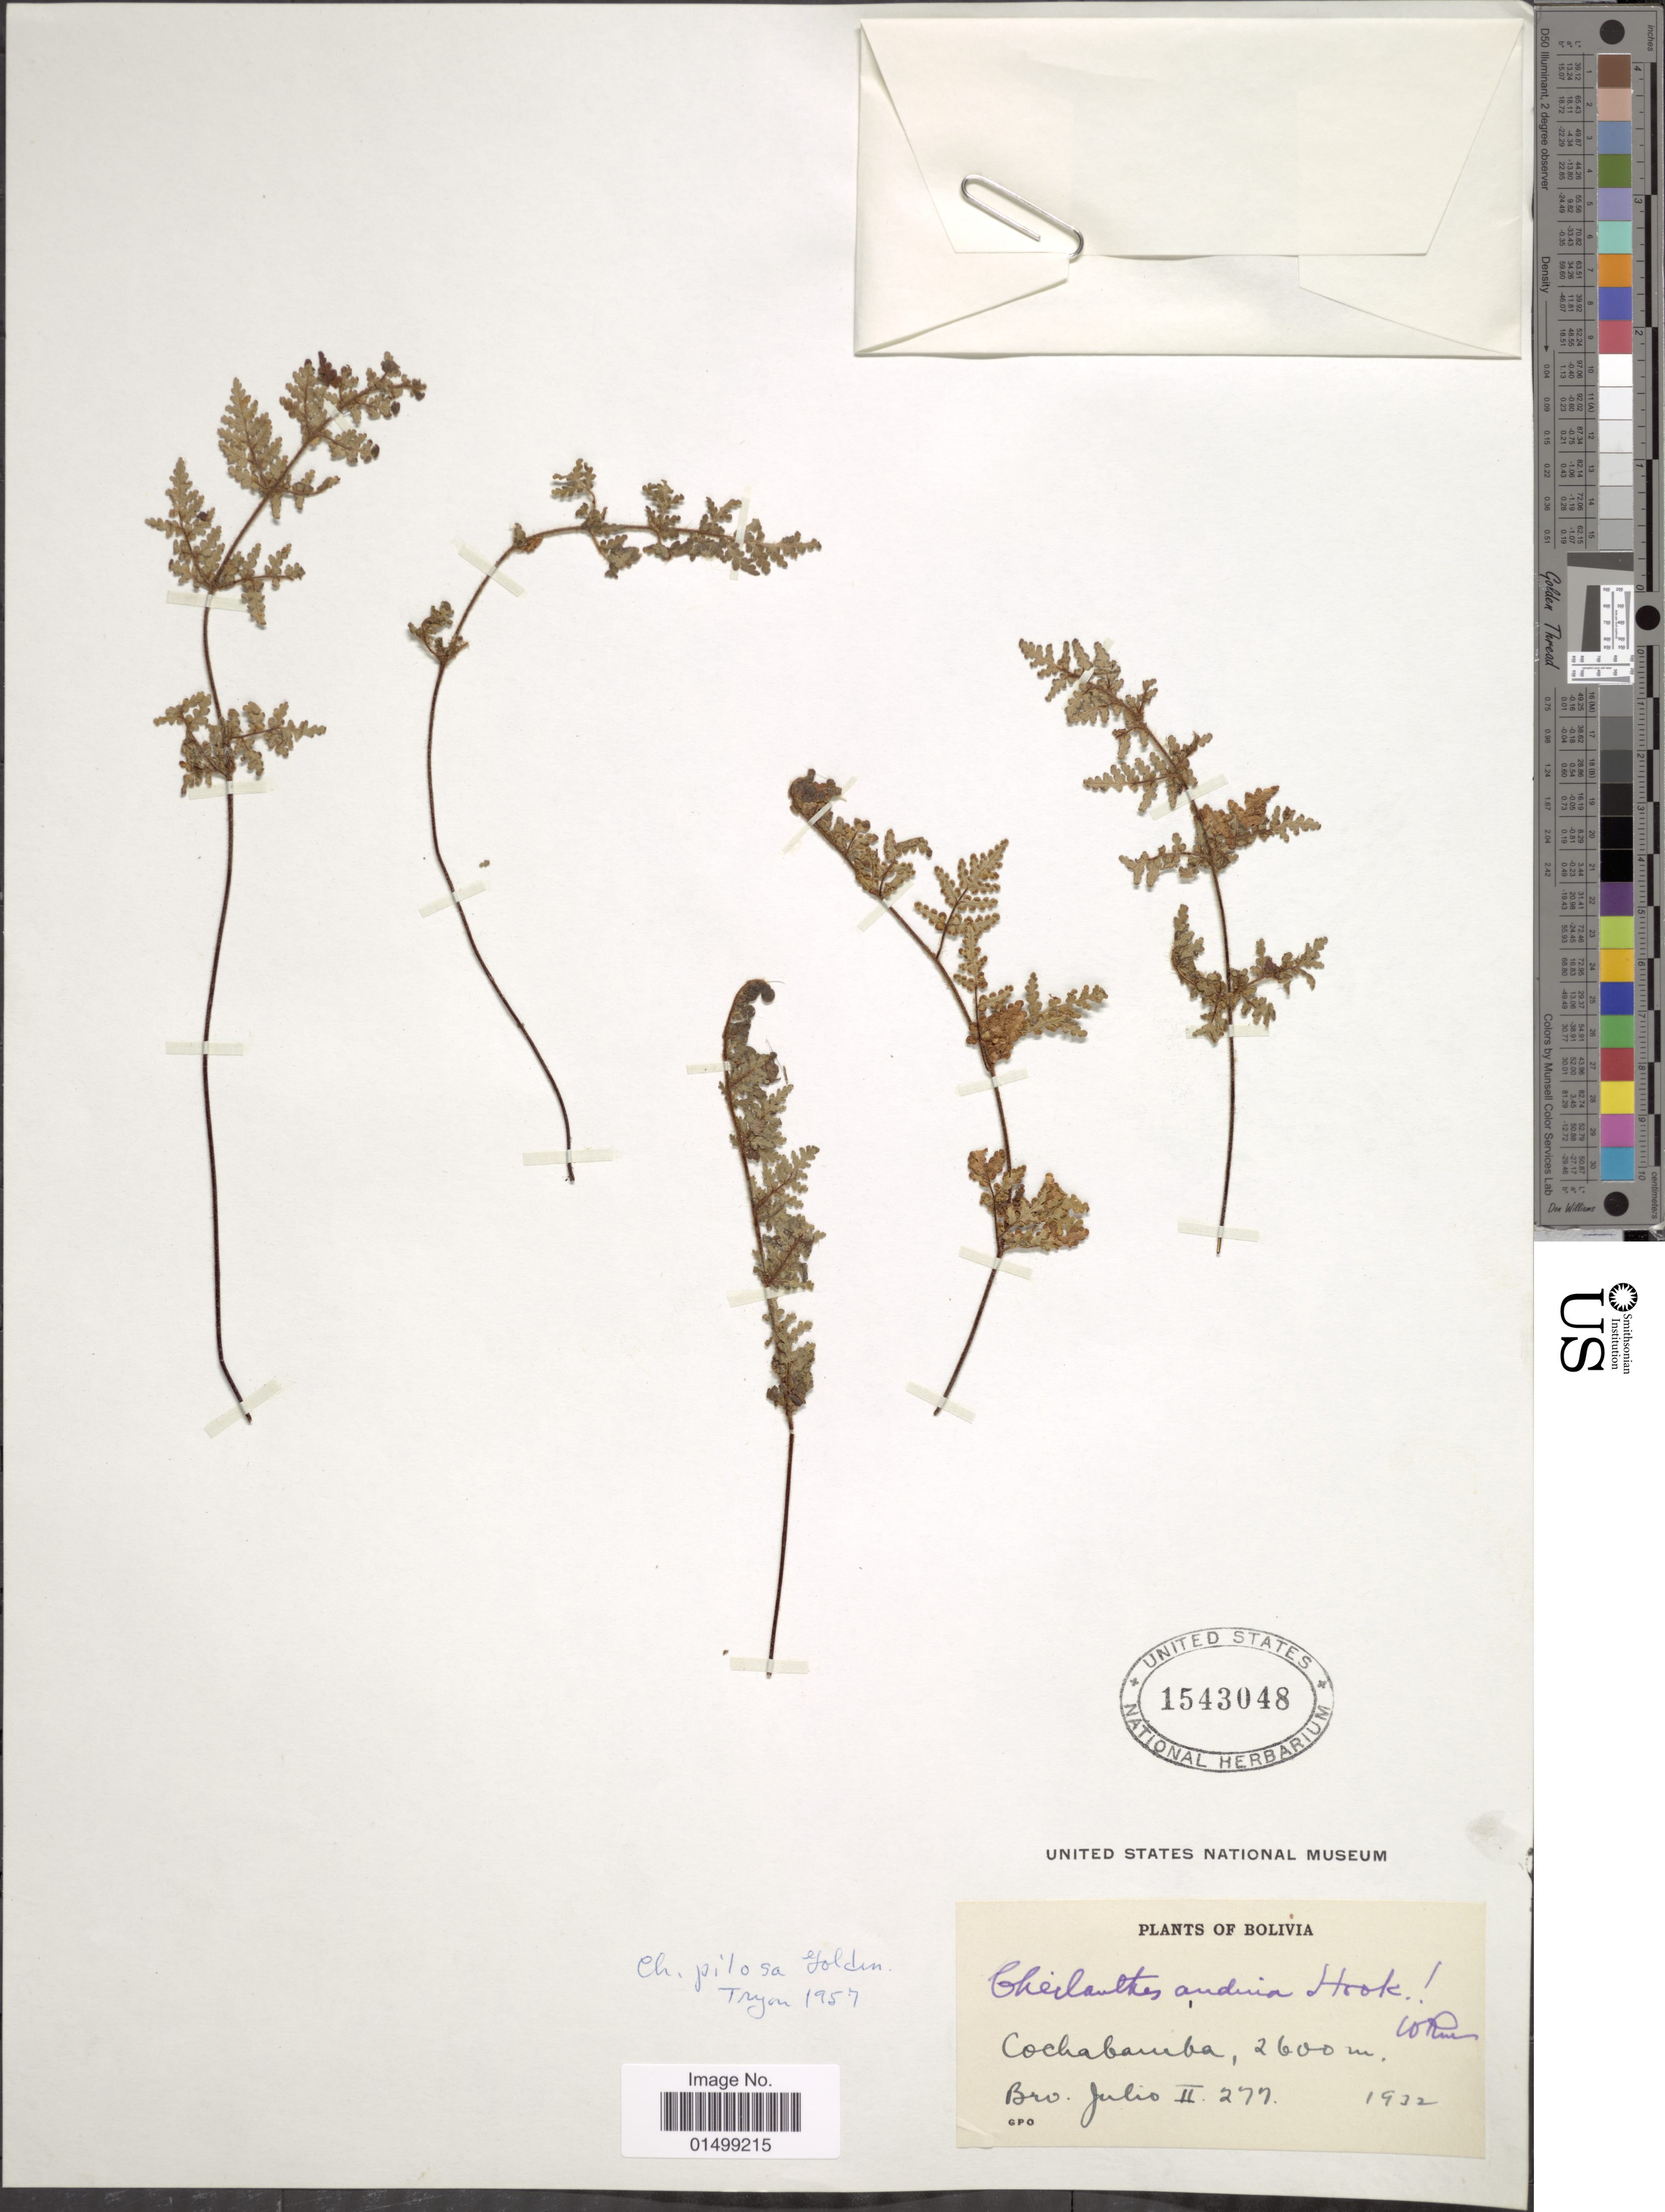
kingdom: Plantae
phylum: Tracheophyta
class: Polypodiopsida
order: Polypodiales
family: Pteridaceae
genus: Cheilanthes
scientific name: Cheilanthes pilosa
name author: Goldm.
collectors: Bro. Julio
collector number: II 277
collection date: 1932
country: Bolivia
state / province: Cochabamba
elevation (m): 2600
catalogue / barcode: US 1543048